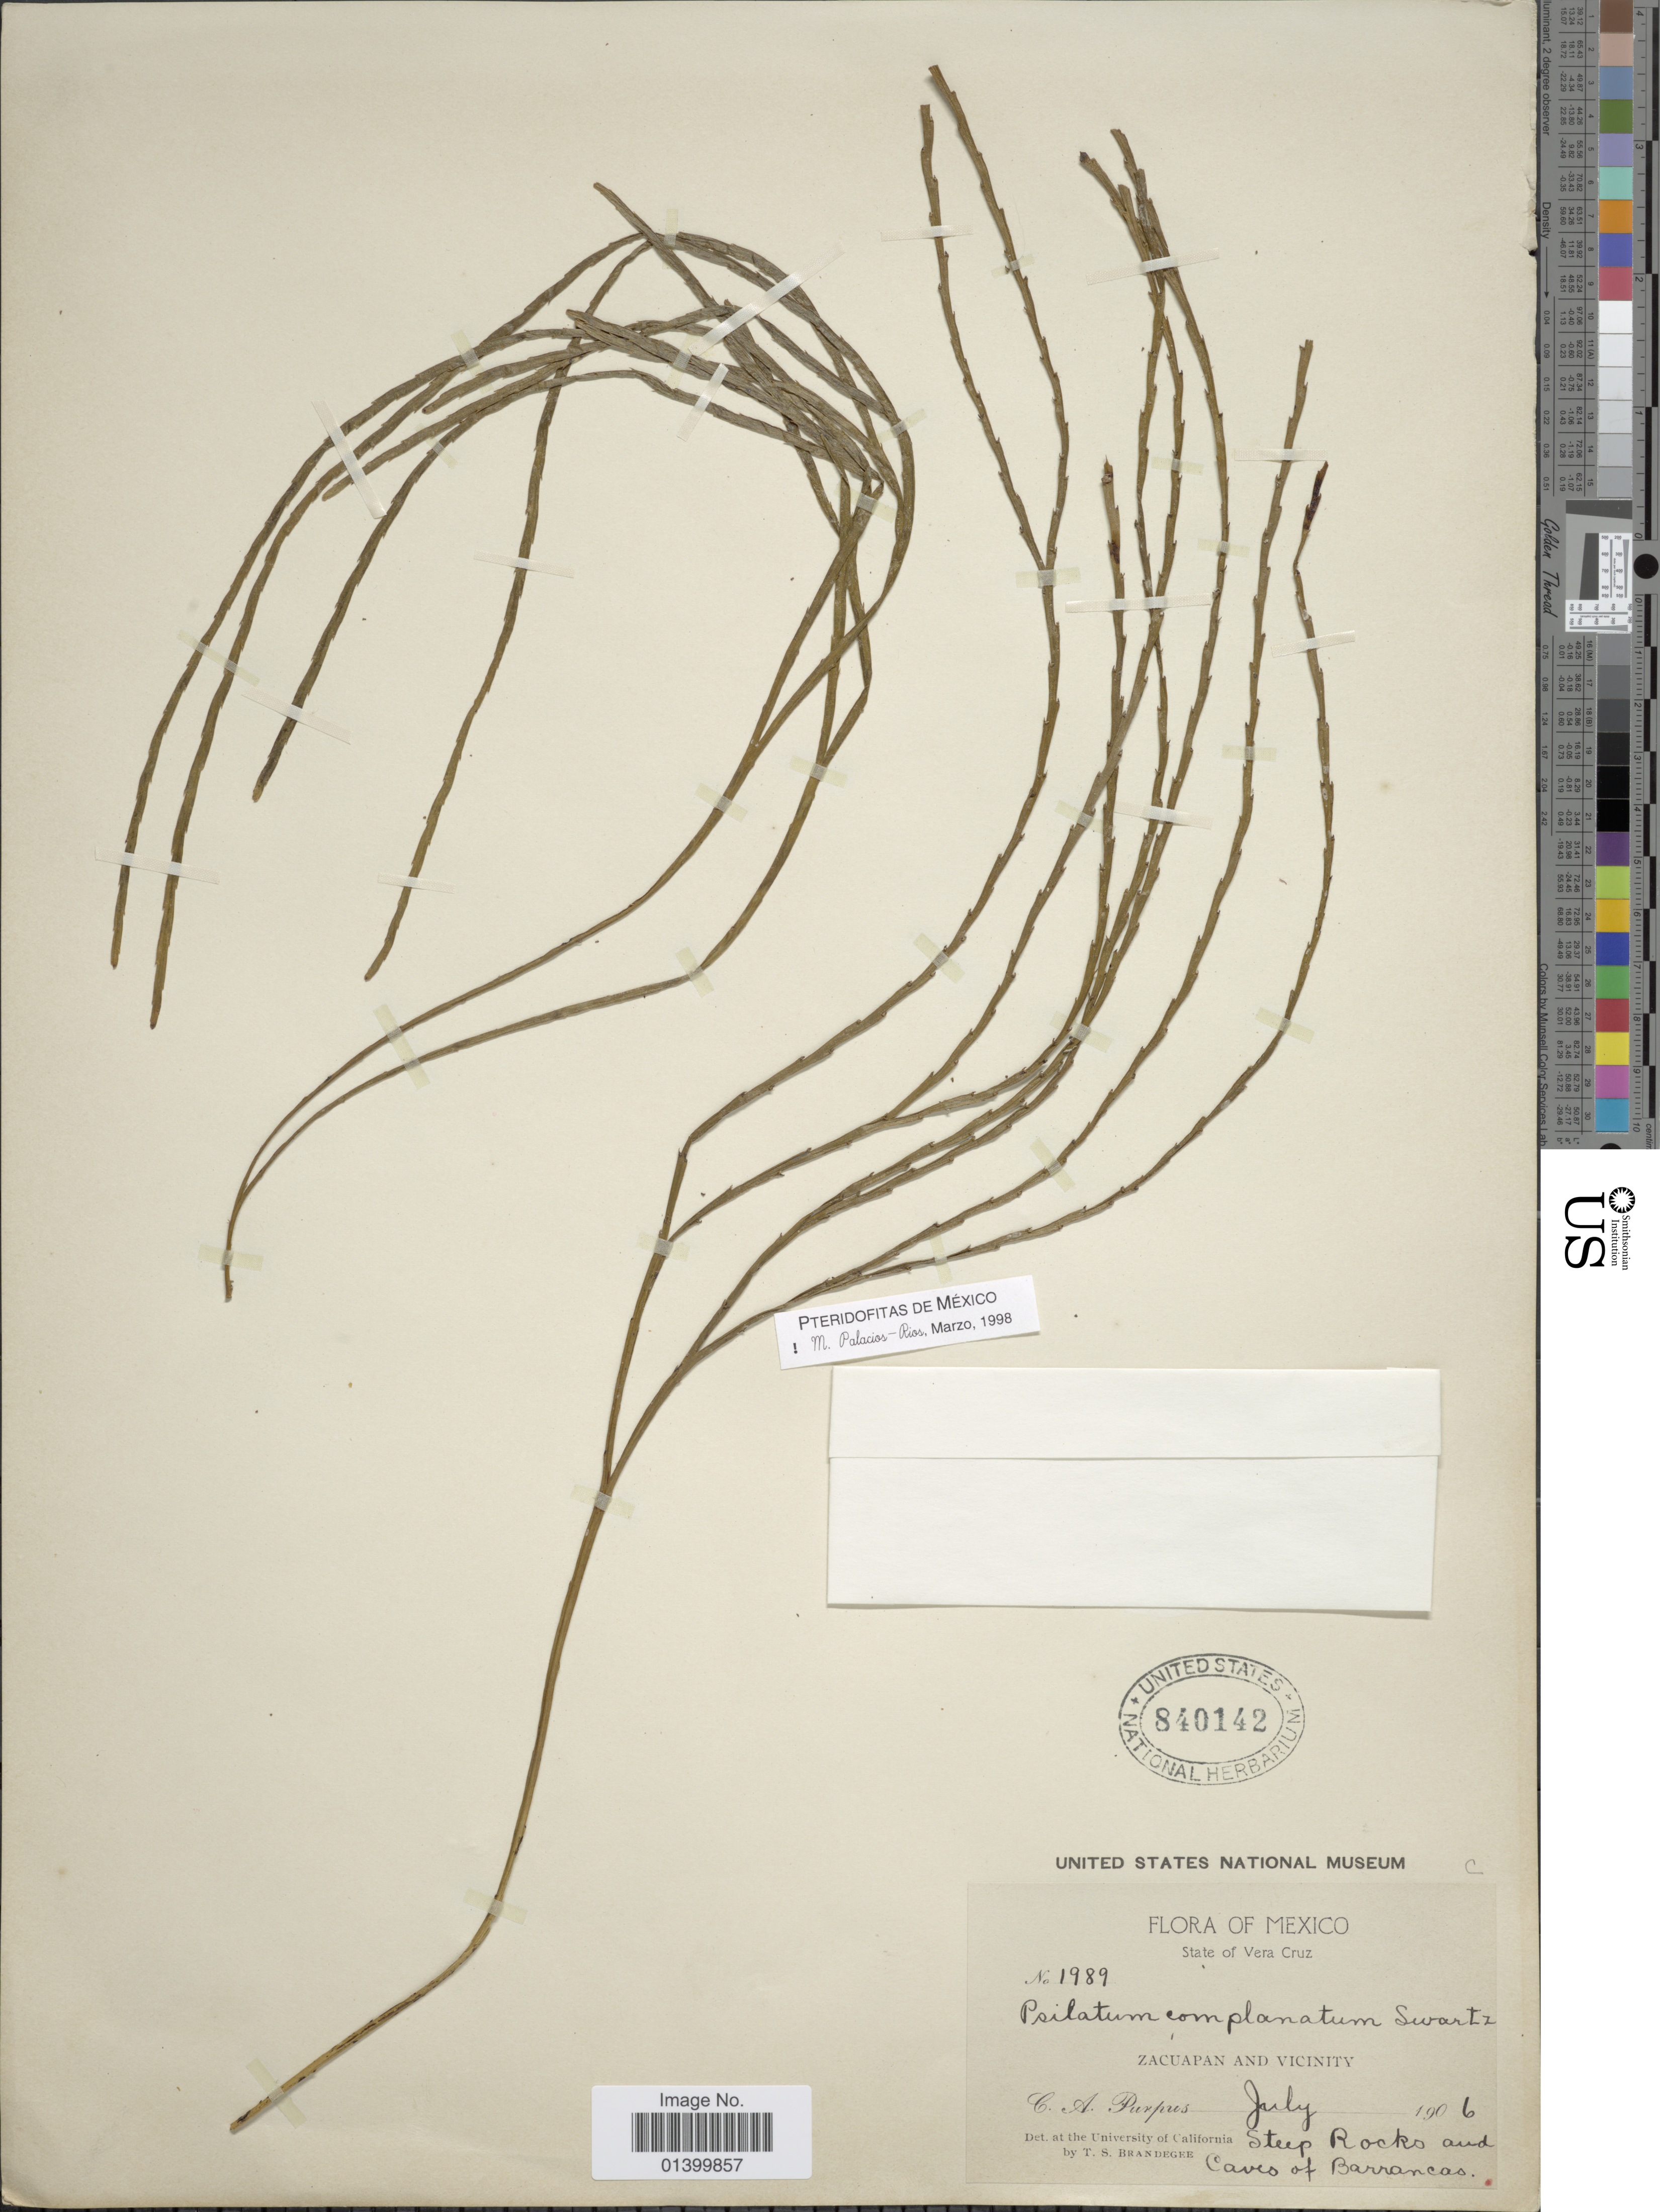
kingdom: Plantae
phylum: Tracheophyta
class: Polypodiopsida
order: Psilotales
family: Psilotaceae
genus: Psilotum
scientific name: Psilotum complanatum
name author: Sw.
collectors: C. A. Purpus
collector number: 1989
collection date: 1906-07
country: Mexico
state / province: Veracruz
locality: State of Vera Cruz. Zacuapan and Vicinity. Steep Rocks and caves of Barrancas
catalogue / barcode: US 840142